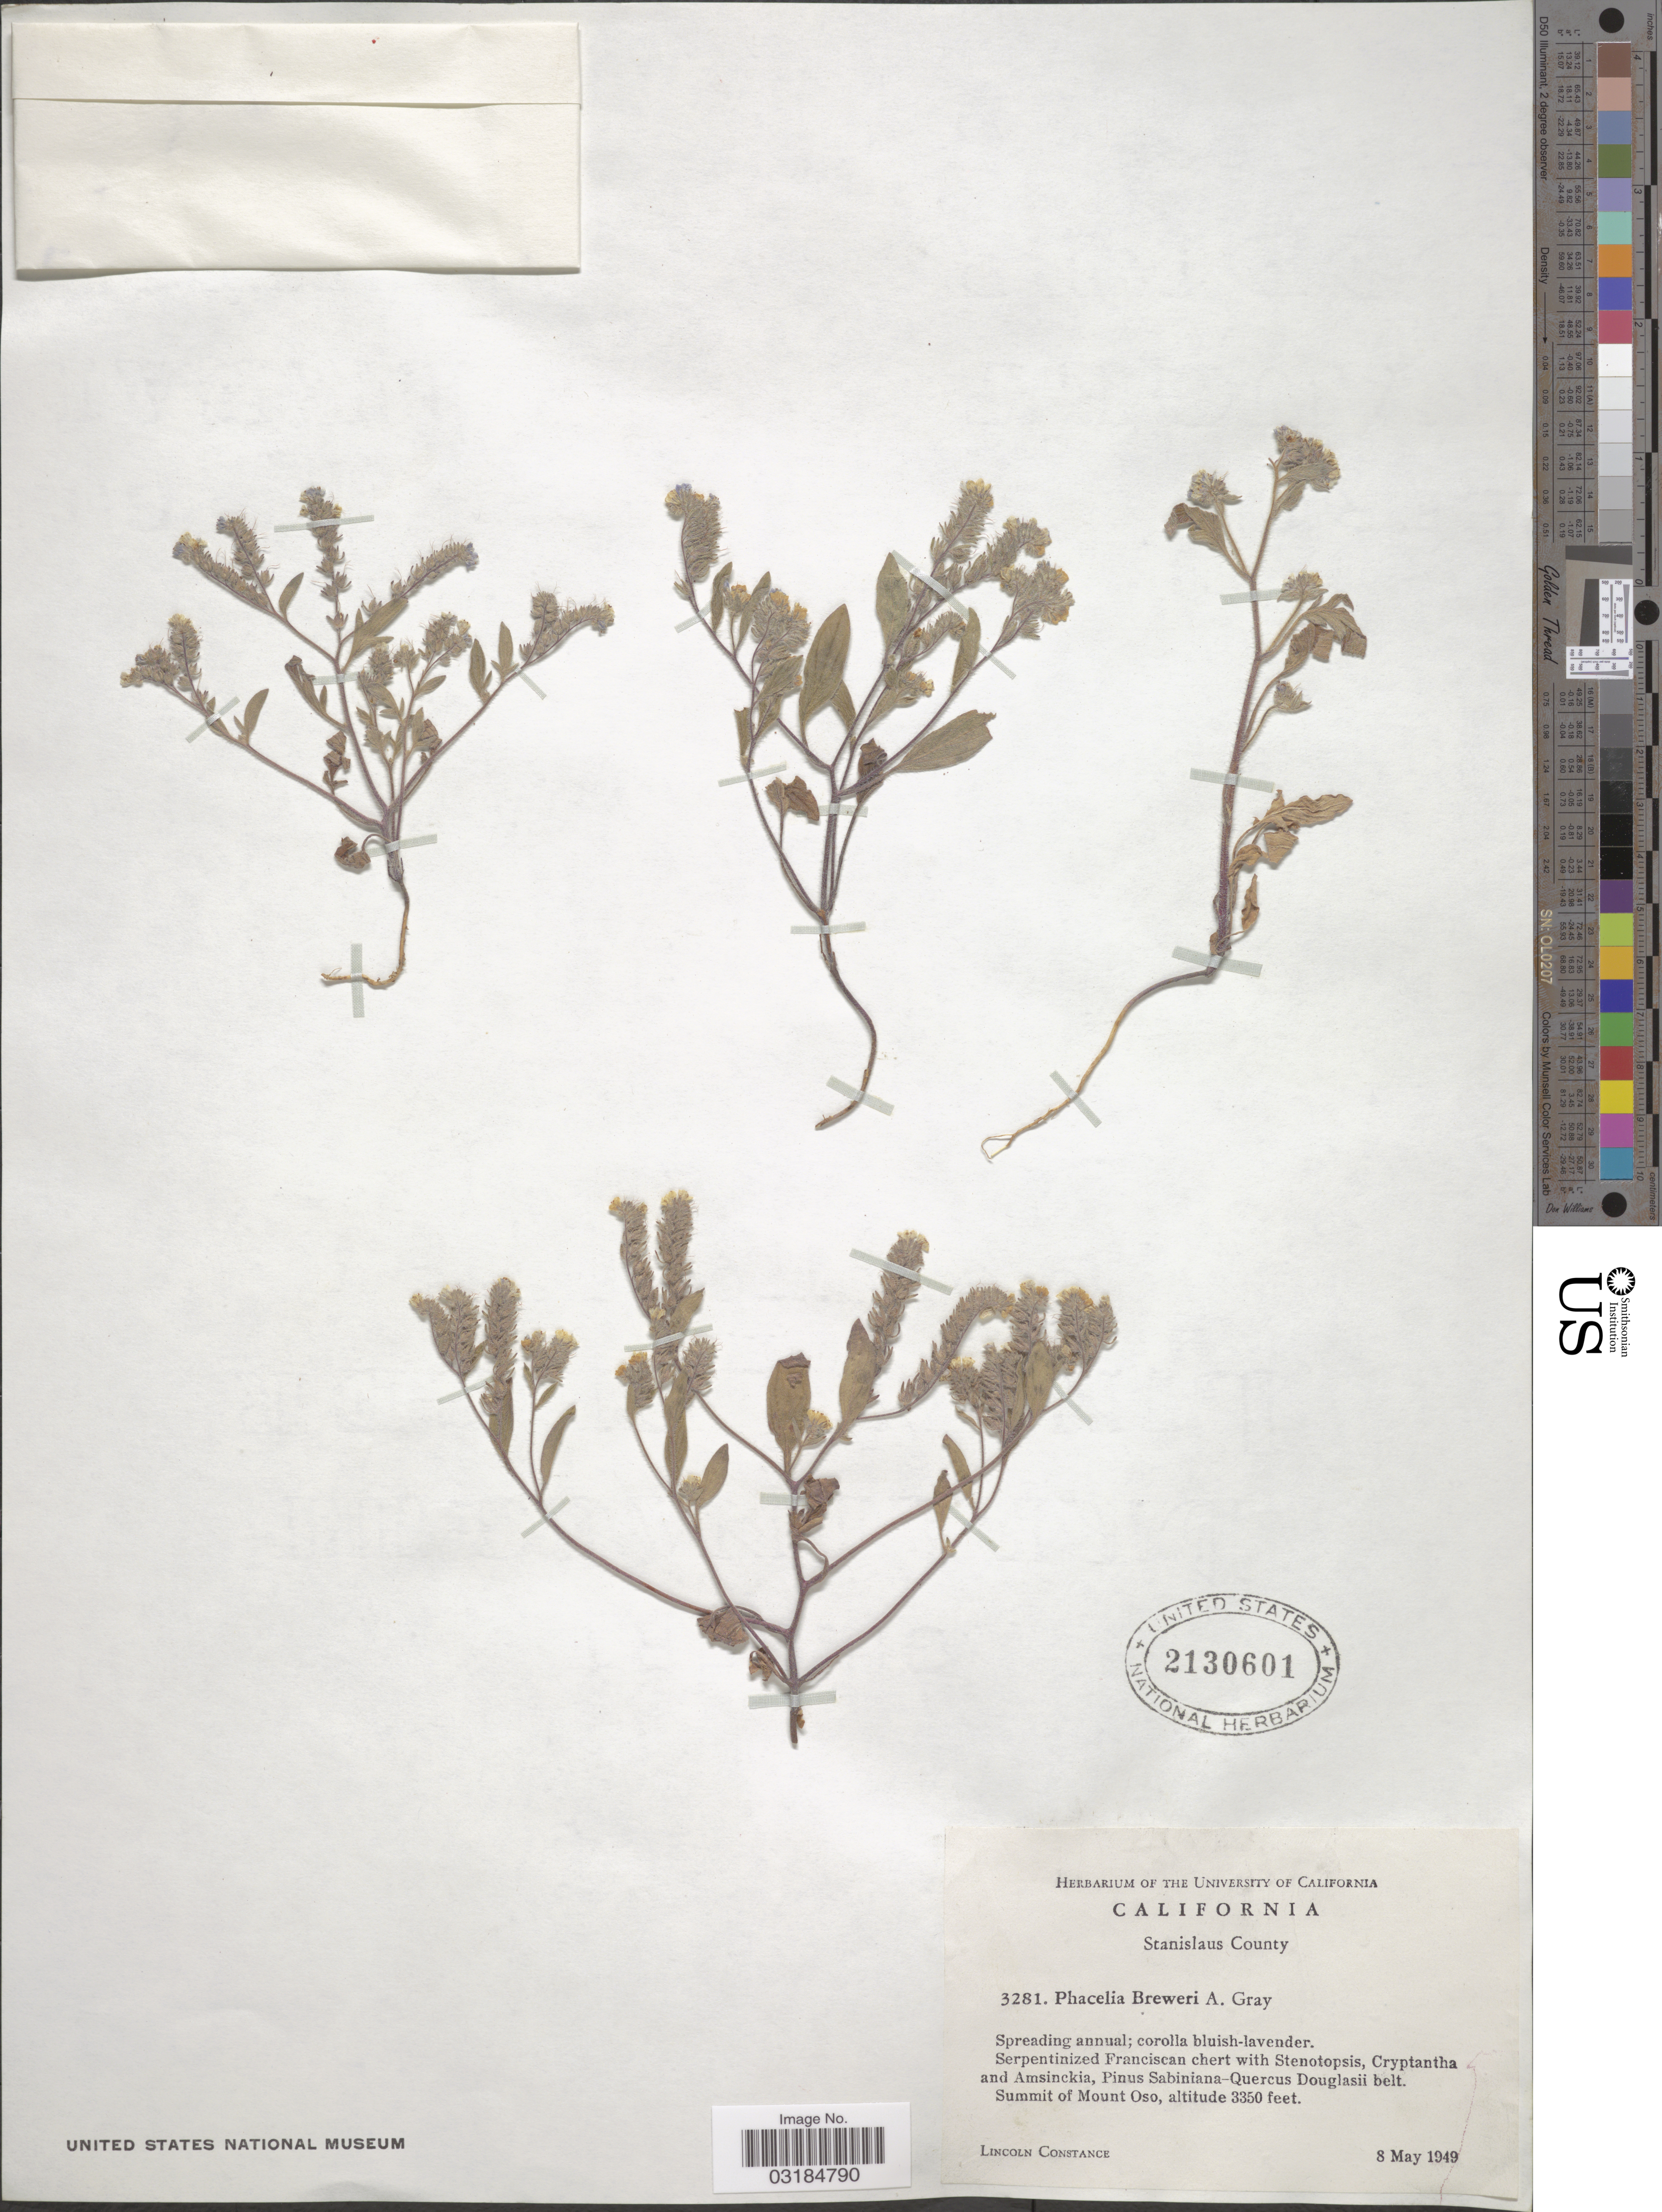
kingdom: Plantae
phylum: Tracheophyta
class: Magnoliopsida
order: Boraginales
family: Hydrophyllaceae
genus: Phacelia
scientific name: Phacelia breweri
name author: A. Gray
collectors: L. Constance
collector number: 3281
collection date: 1949-05-08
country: United States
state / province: California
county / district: Stanislaus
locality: Stanislaus County, Summit of Mount Oso.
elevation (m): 1021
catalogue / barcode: US 2130601